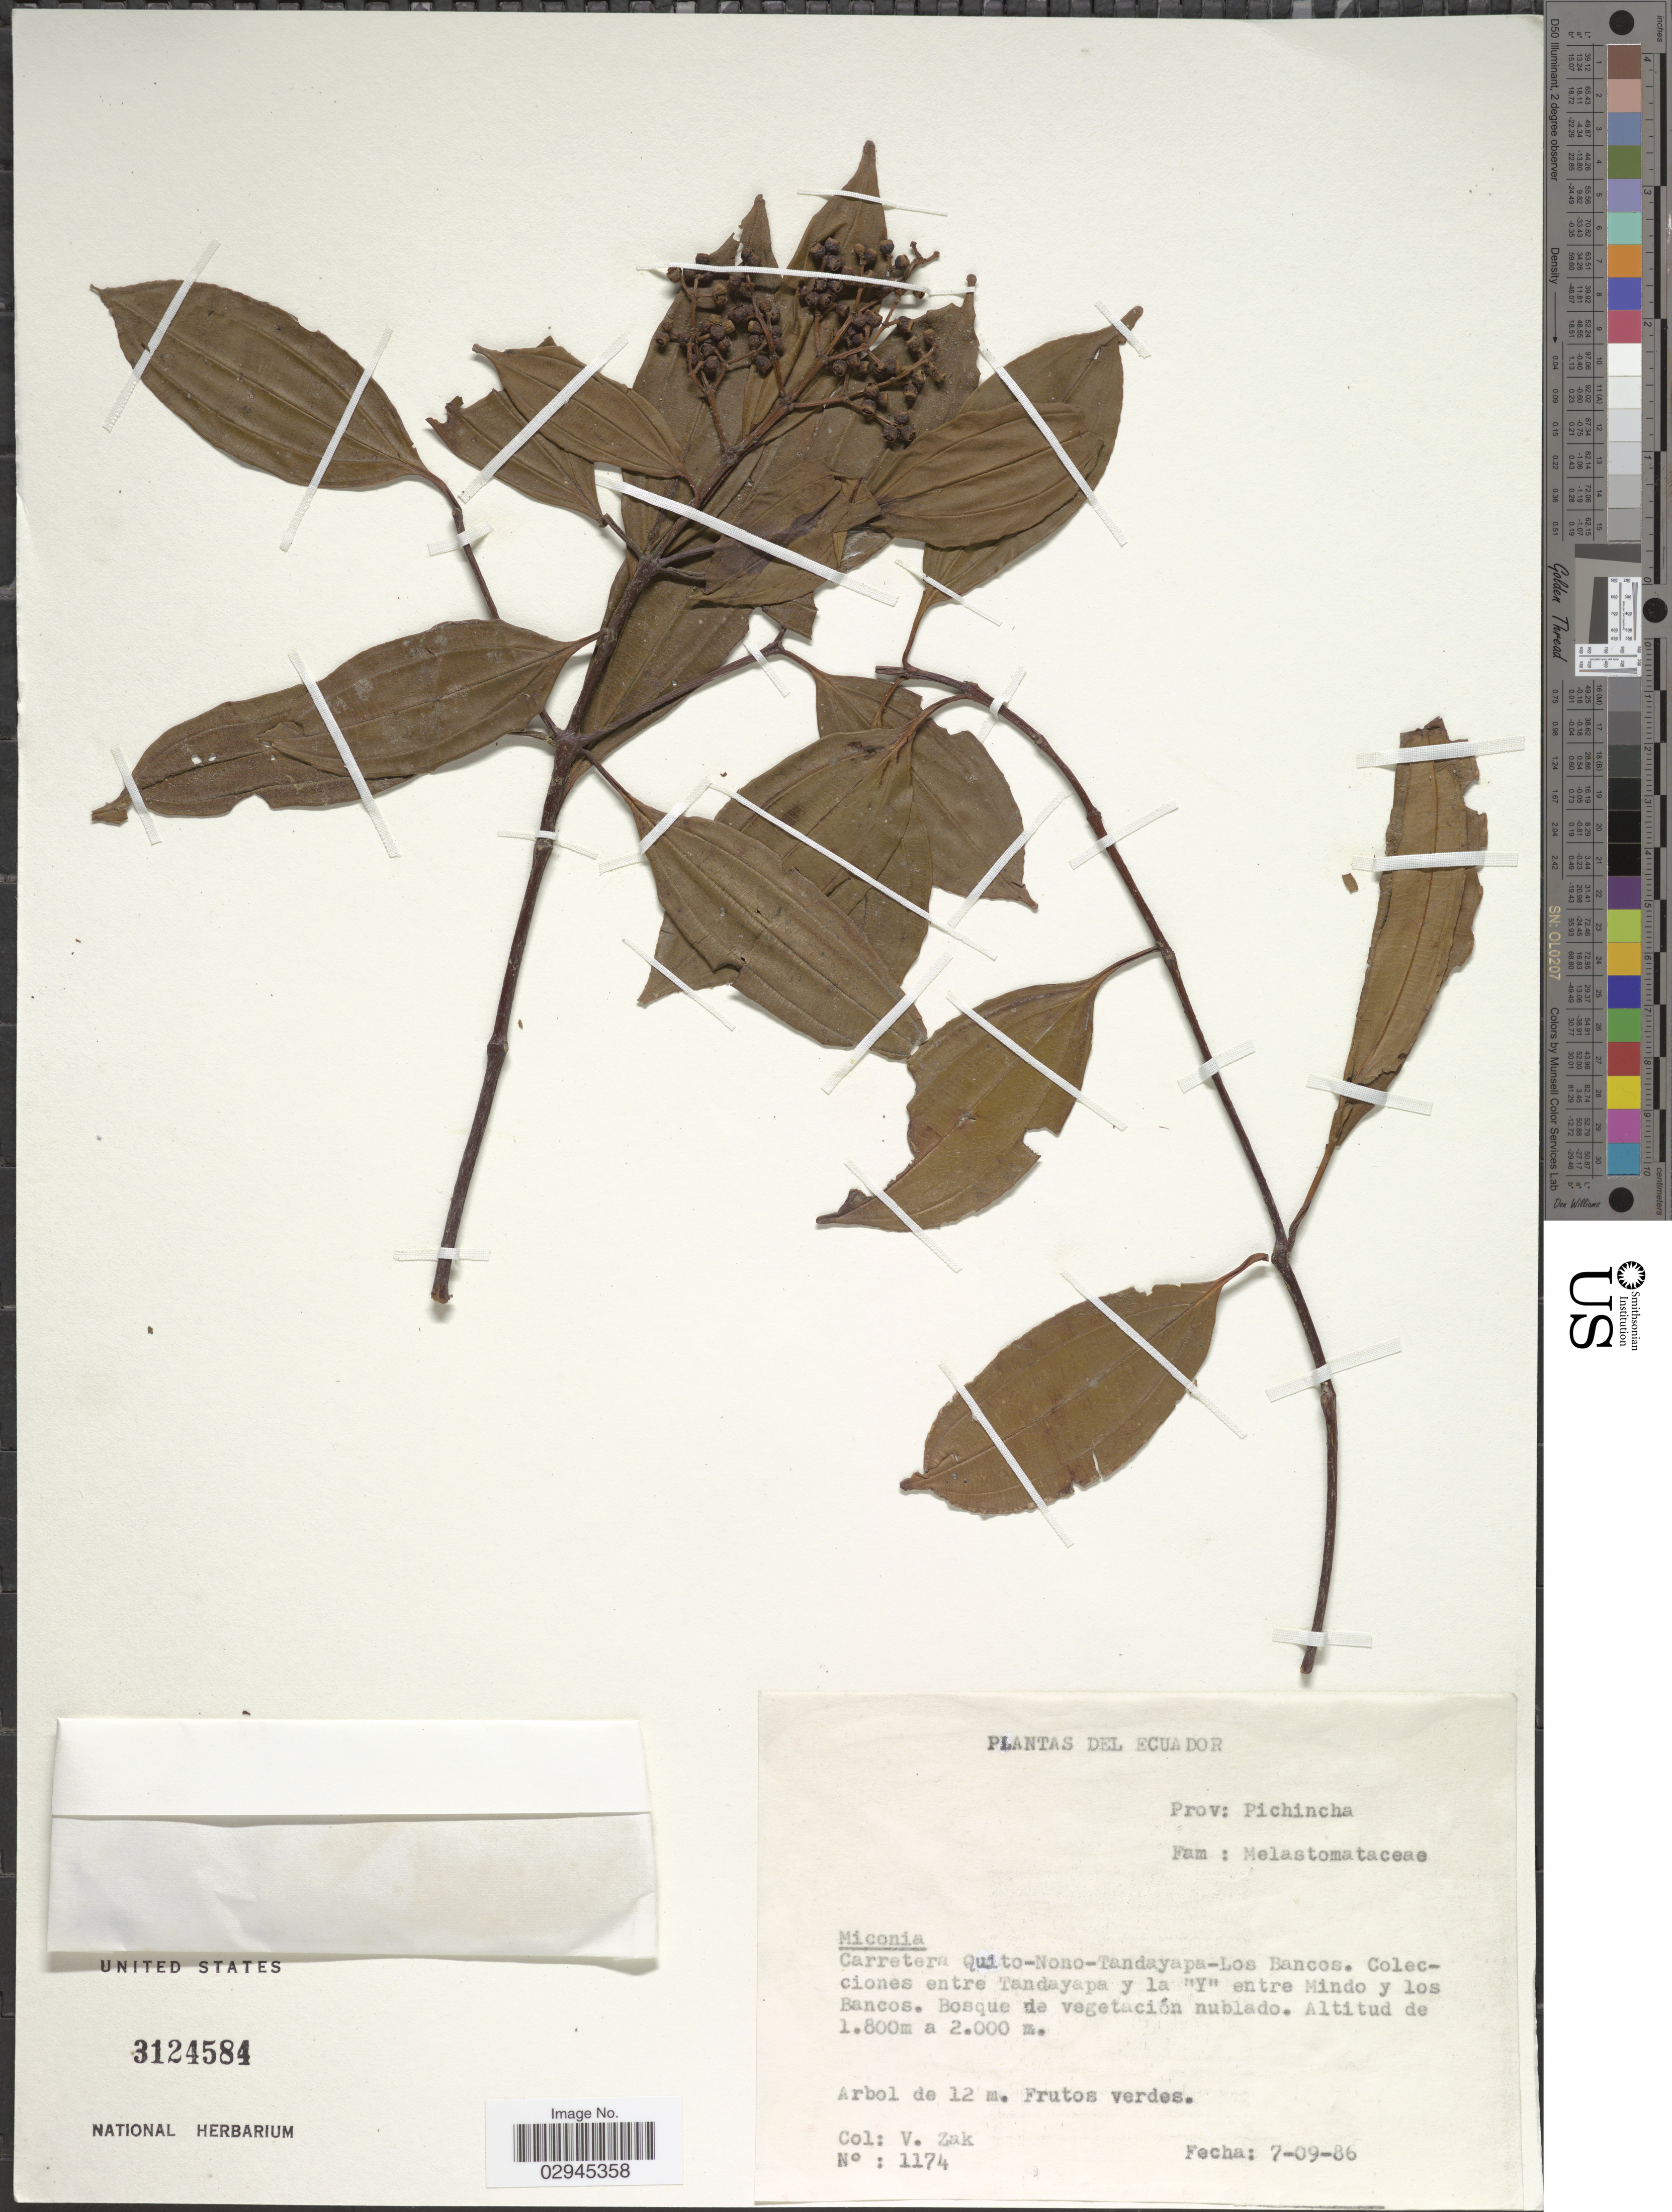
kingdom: Plantae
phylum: Tracheophyta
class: Magnoliopsida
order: Myrtales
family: Melastomataceae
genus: Miconia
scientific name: Miconia sp.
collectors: V. Zak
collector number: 1174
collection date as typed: Transcribed d/m/y: 7/9/86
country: Ecuador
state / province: Pichincha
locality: Carretera Quito-Nono-Tandayapa-Los Bancos. Colecciones entre Tandayapa y la "Y" entre Mindo y los Bancos.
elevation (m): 1800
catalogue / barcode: US 3124584